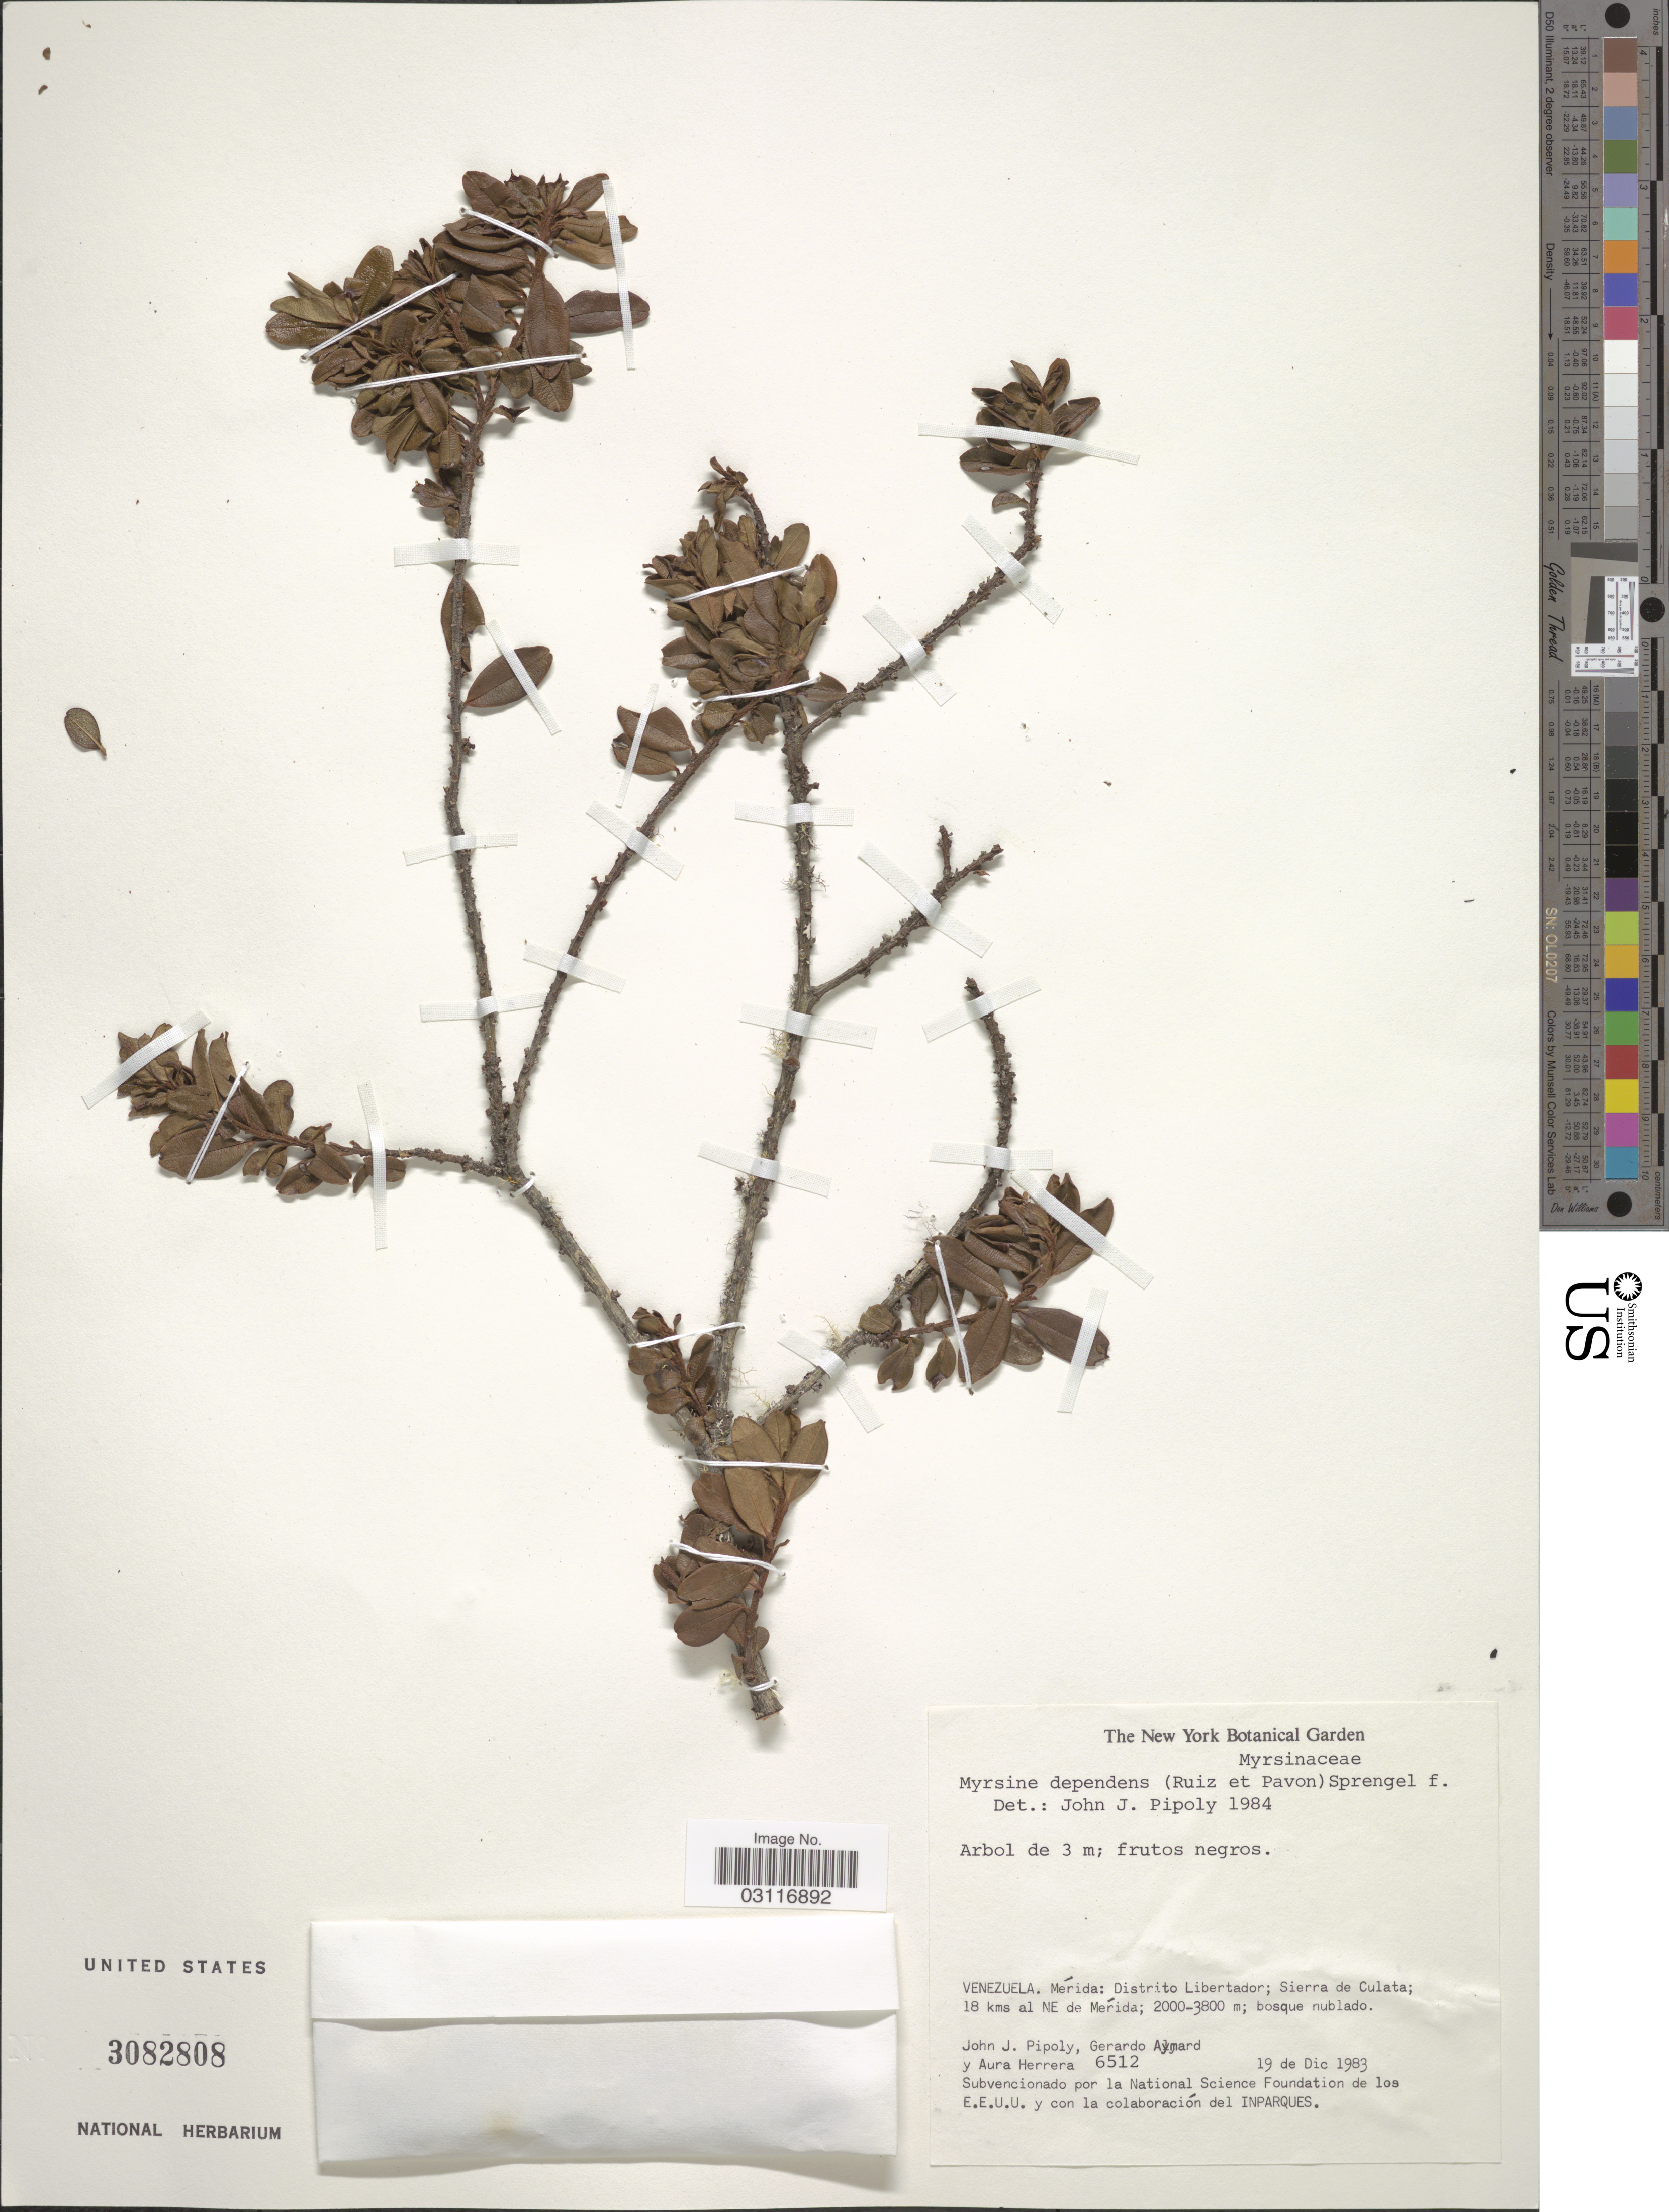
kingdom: Plantae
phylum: Tracheophyta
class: Magnoliopsida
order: Ericales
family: Primulaceae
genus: Myrsine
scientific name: Myrsine dependens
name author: (Ruiz & Pav.) Spreng.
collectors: J. J. Pipoly, G. A. Aymard & A. Herrera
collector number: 6512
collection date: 1983-12-19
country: Venezuela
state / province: Mérida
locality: Distrito Libertador; Sierra de Culata; 18 kms al NE de Mérida.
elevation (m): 2000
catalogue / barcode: US 3082808